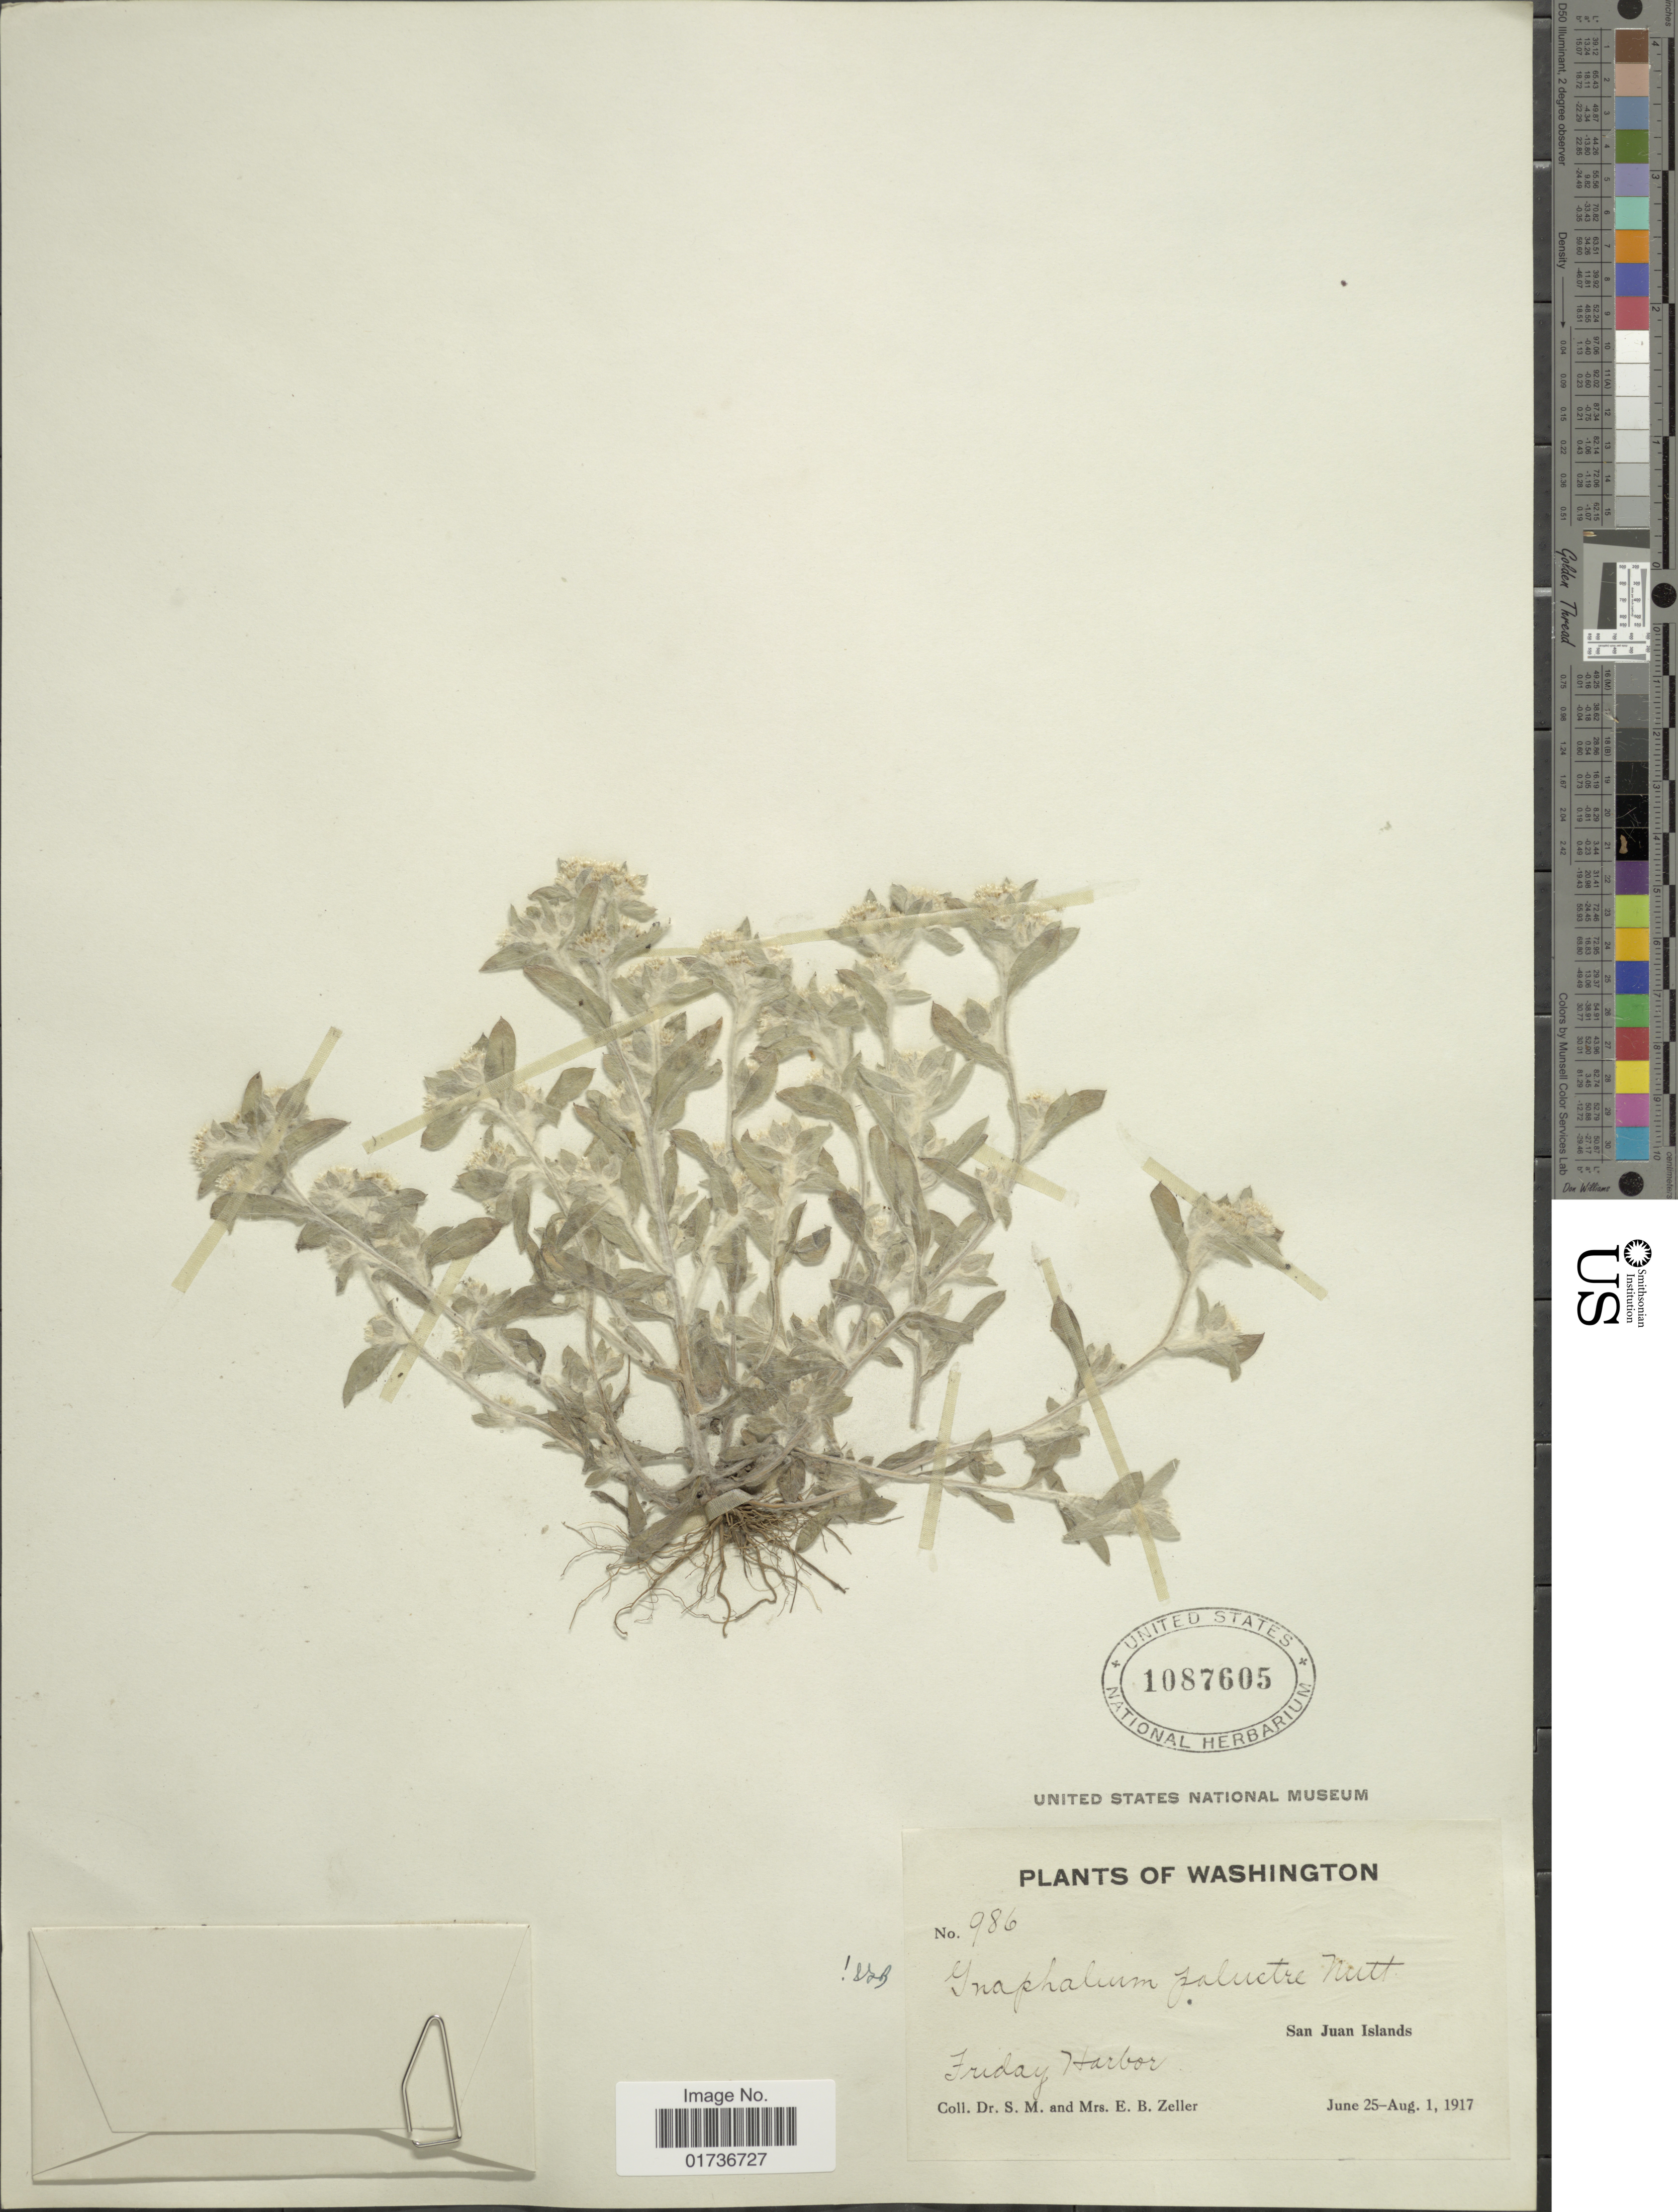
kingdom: Plantae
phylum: Tracheophyta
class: Magnoliopsida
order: Asterales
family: Asteraceae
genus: Gnaphalium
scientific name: Gnaphalium palustre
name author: Nutt.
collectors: S. Zeller & E. Zeller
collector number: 986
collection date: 1917-06-25/1917-08-01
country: United States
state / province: Washington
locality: San Juan Islands, Friday Harbor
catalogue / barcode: US 1087605